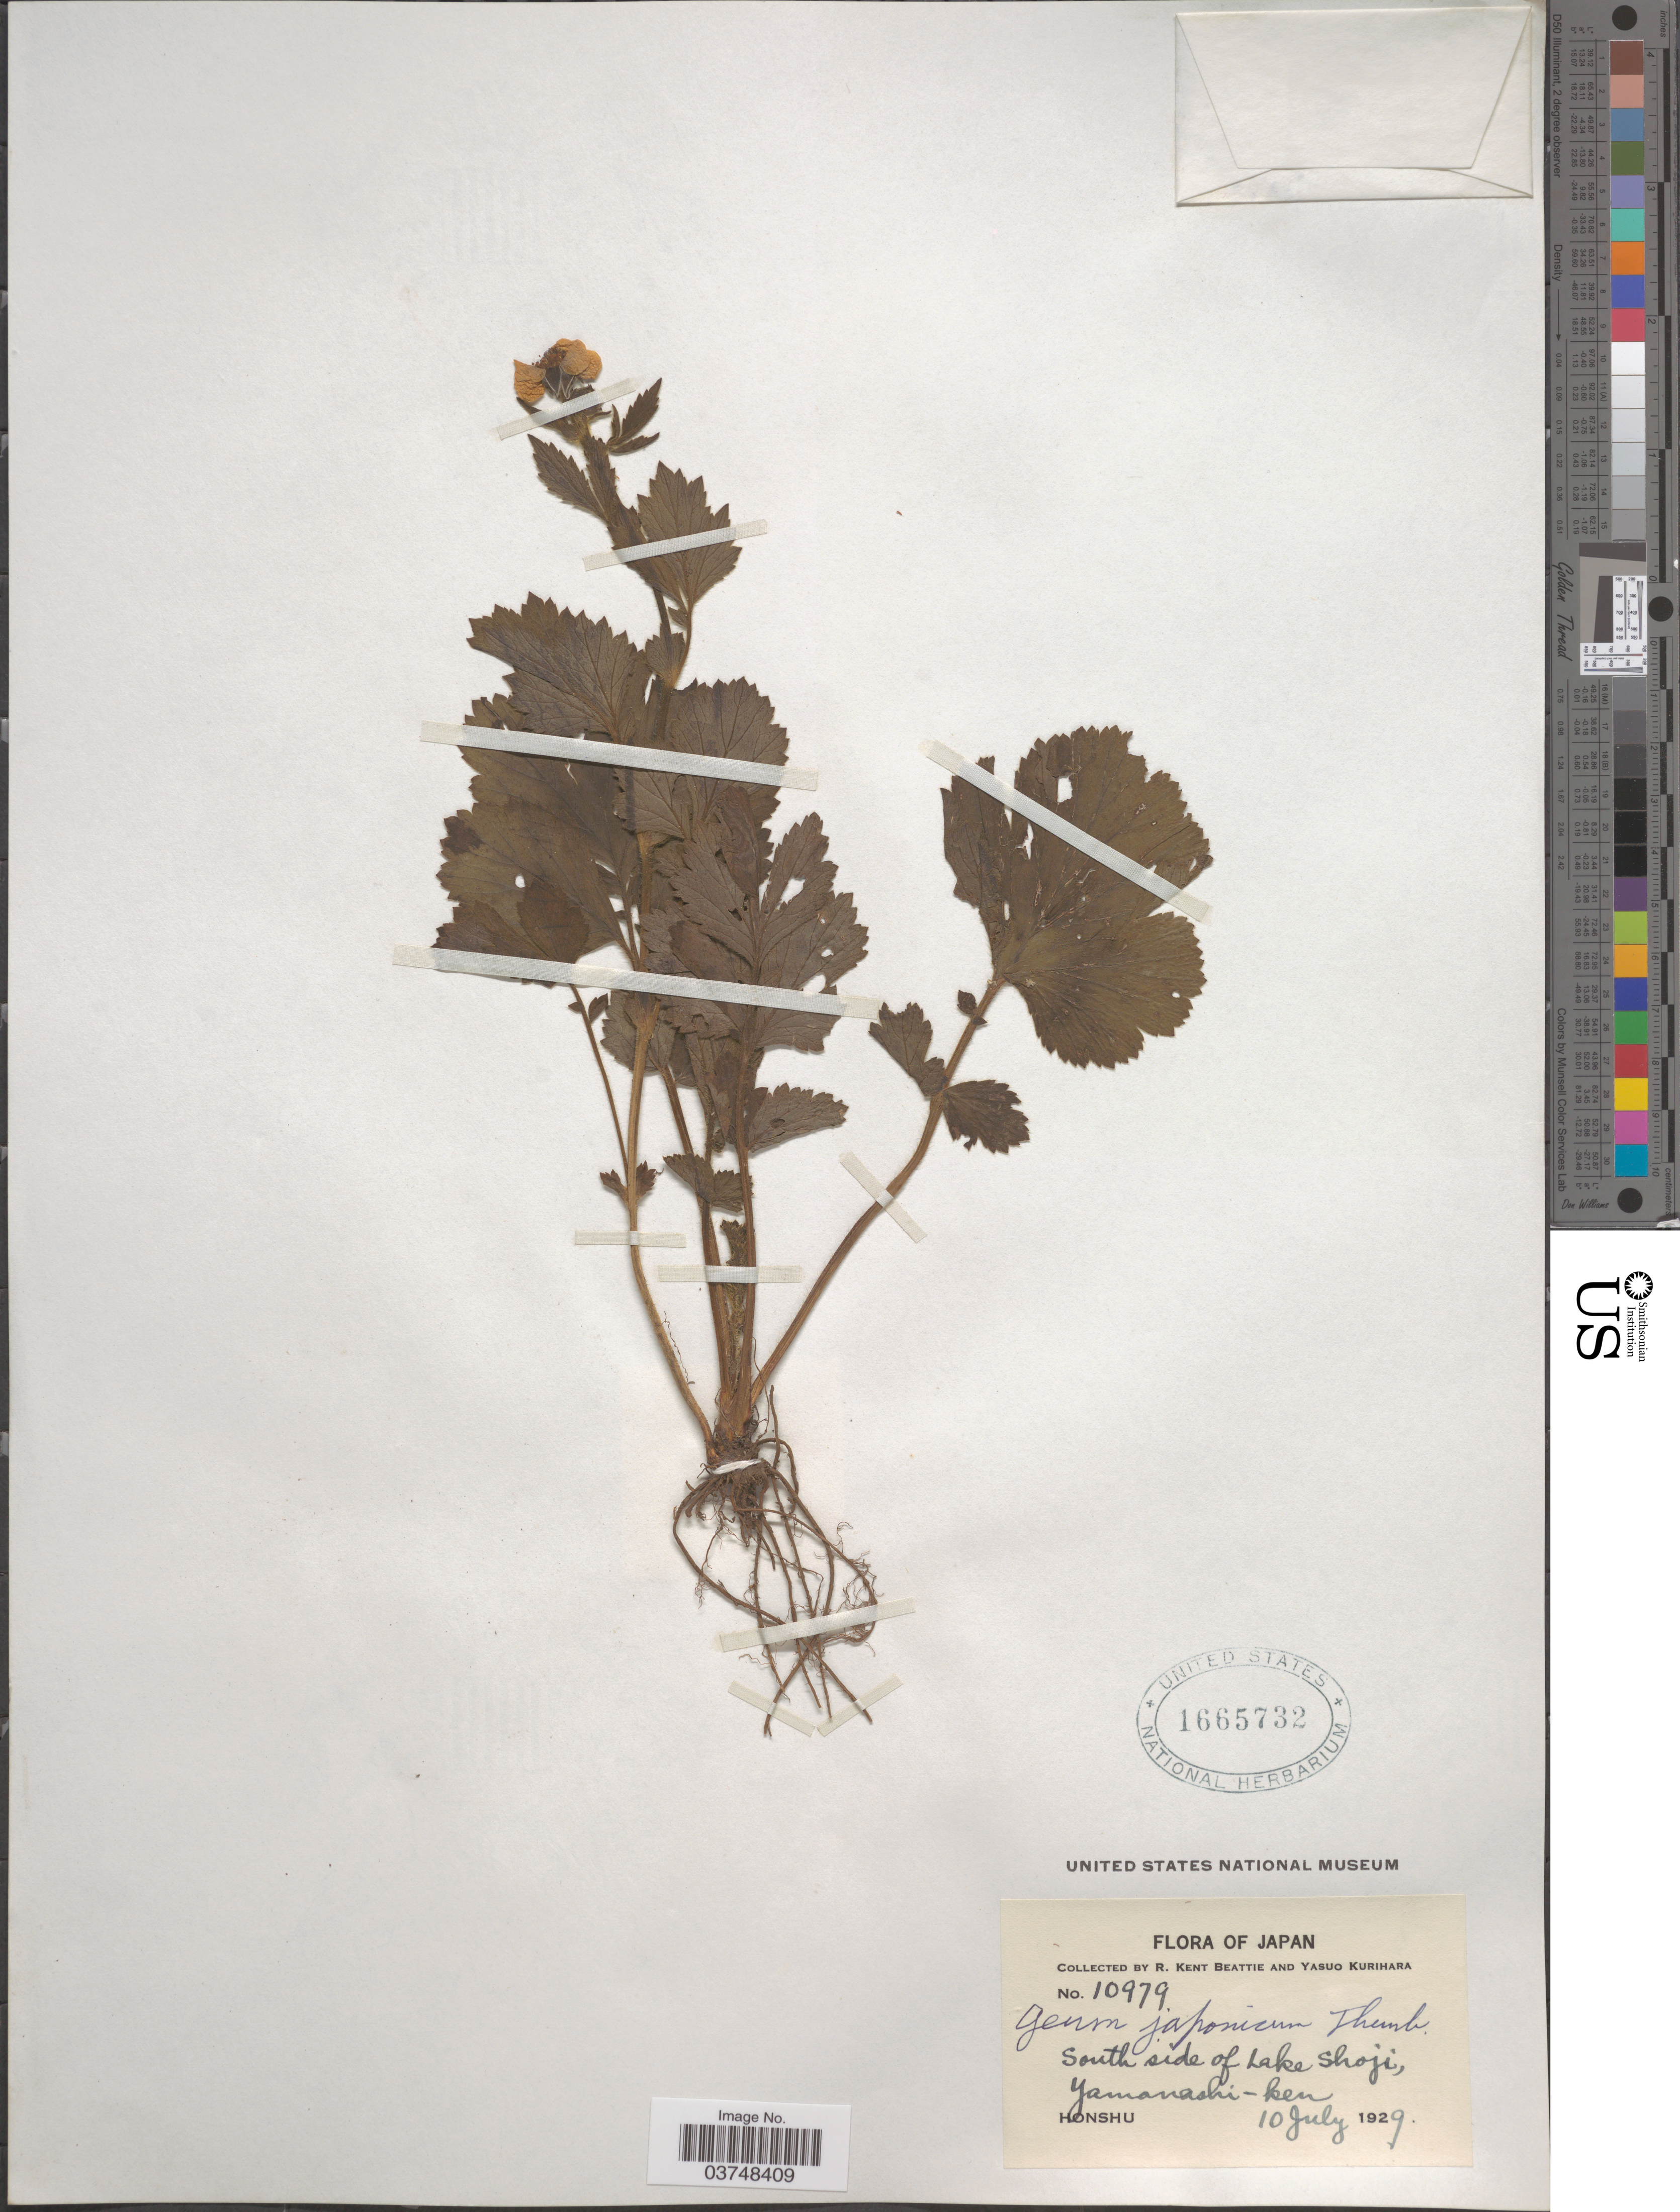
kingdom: Plantae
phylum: Tracheophyta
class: Magnoliopsida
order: Rosales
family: Rosaceae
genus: Geum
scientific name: Geum japonicum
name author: Thunb.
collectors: R. K. Beattie & Y. Kurihara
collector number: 10979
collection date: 1929-07-10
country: Japan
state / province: Yamanasi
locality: South side of Lake Shoji, Yamanashi-ken. Honshu.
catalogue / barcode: US 1665732